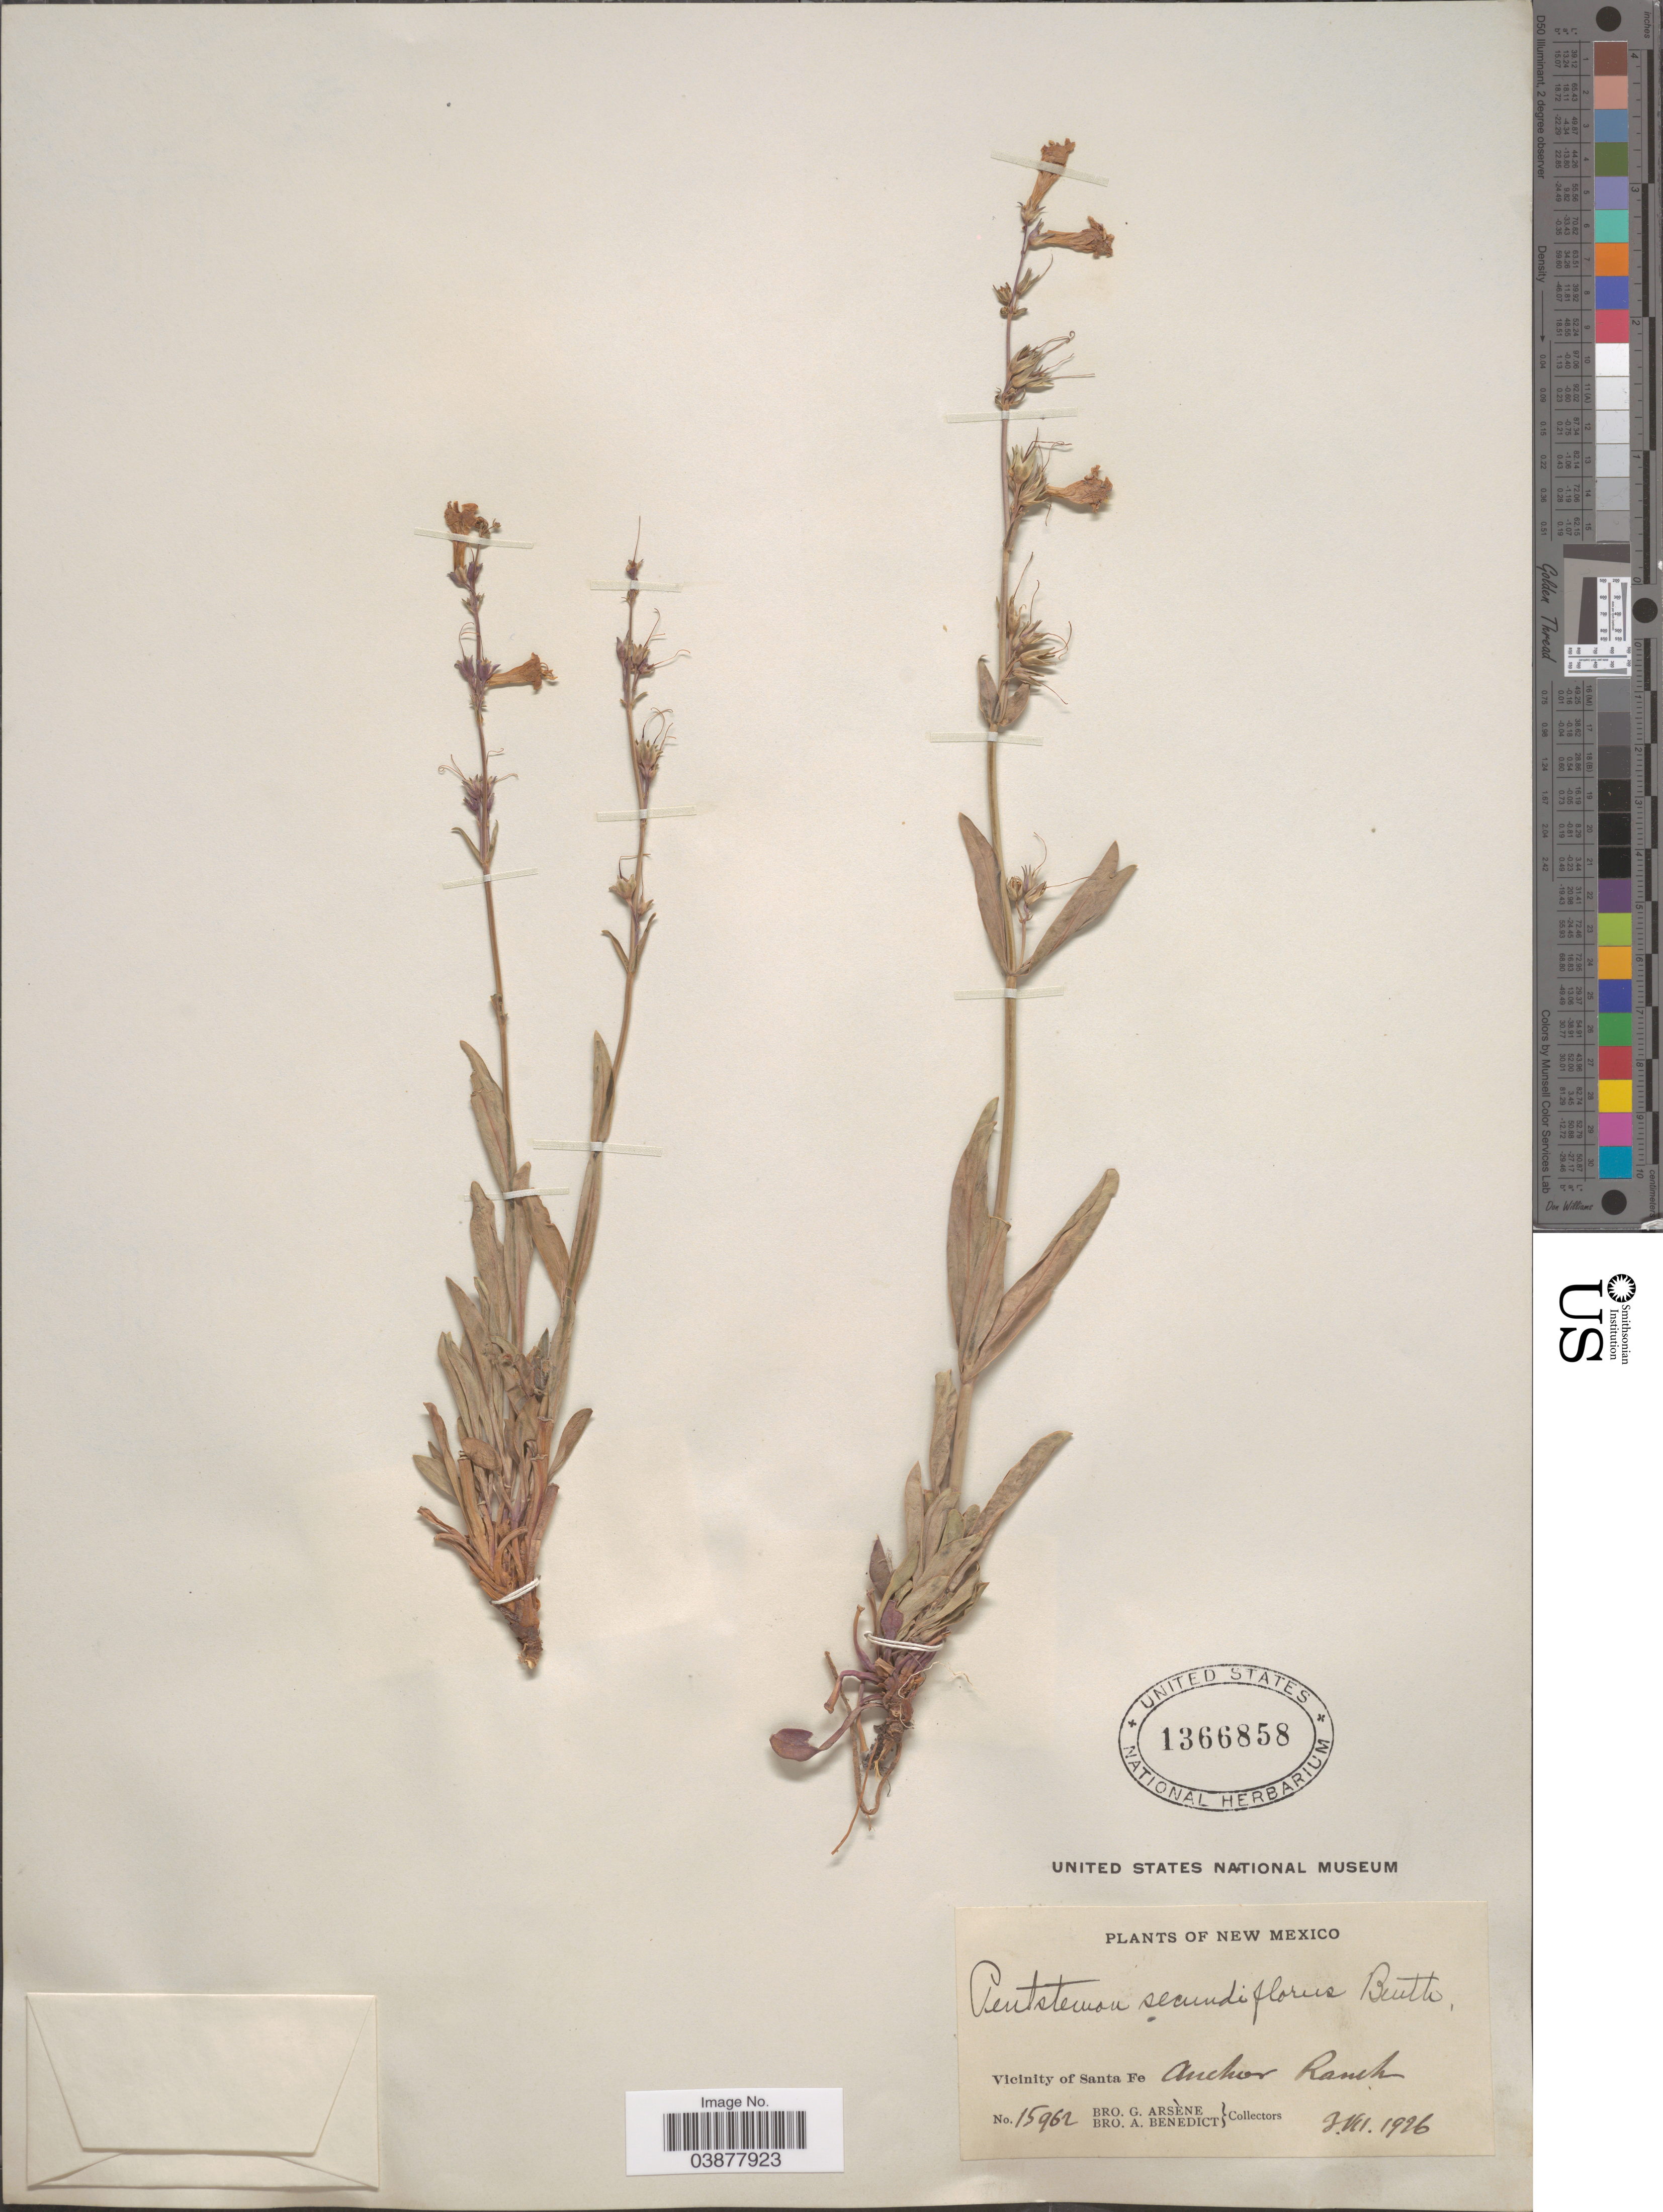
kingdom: Plantae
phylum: Tracheophyta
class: Magnoliopsida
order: Lamiales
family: Plantaginaceae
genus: Penstemon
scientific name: Penstemon secundiflorus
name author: Benth.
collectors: Bro. G. Arsène & Bro. A. Benedict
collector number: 15962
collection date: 1926-07-03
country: United States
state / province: New Mexico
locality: Vicinity of Santa Fe. Anchor Ranch.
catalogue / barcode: US 1366858